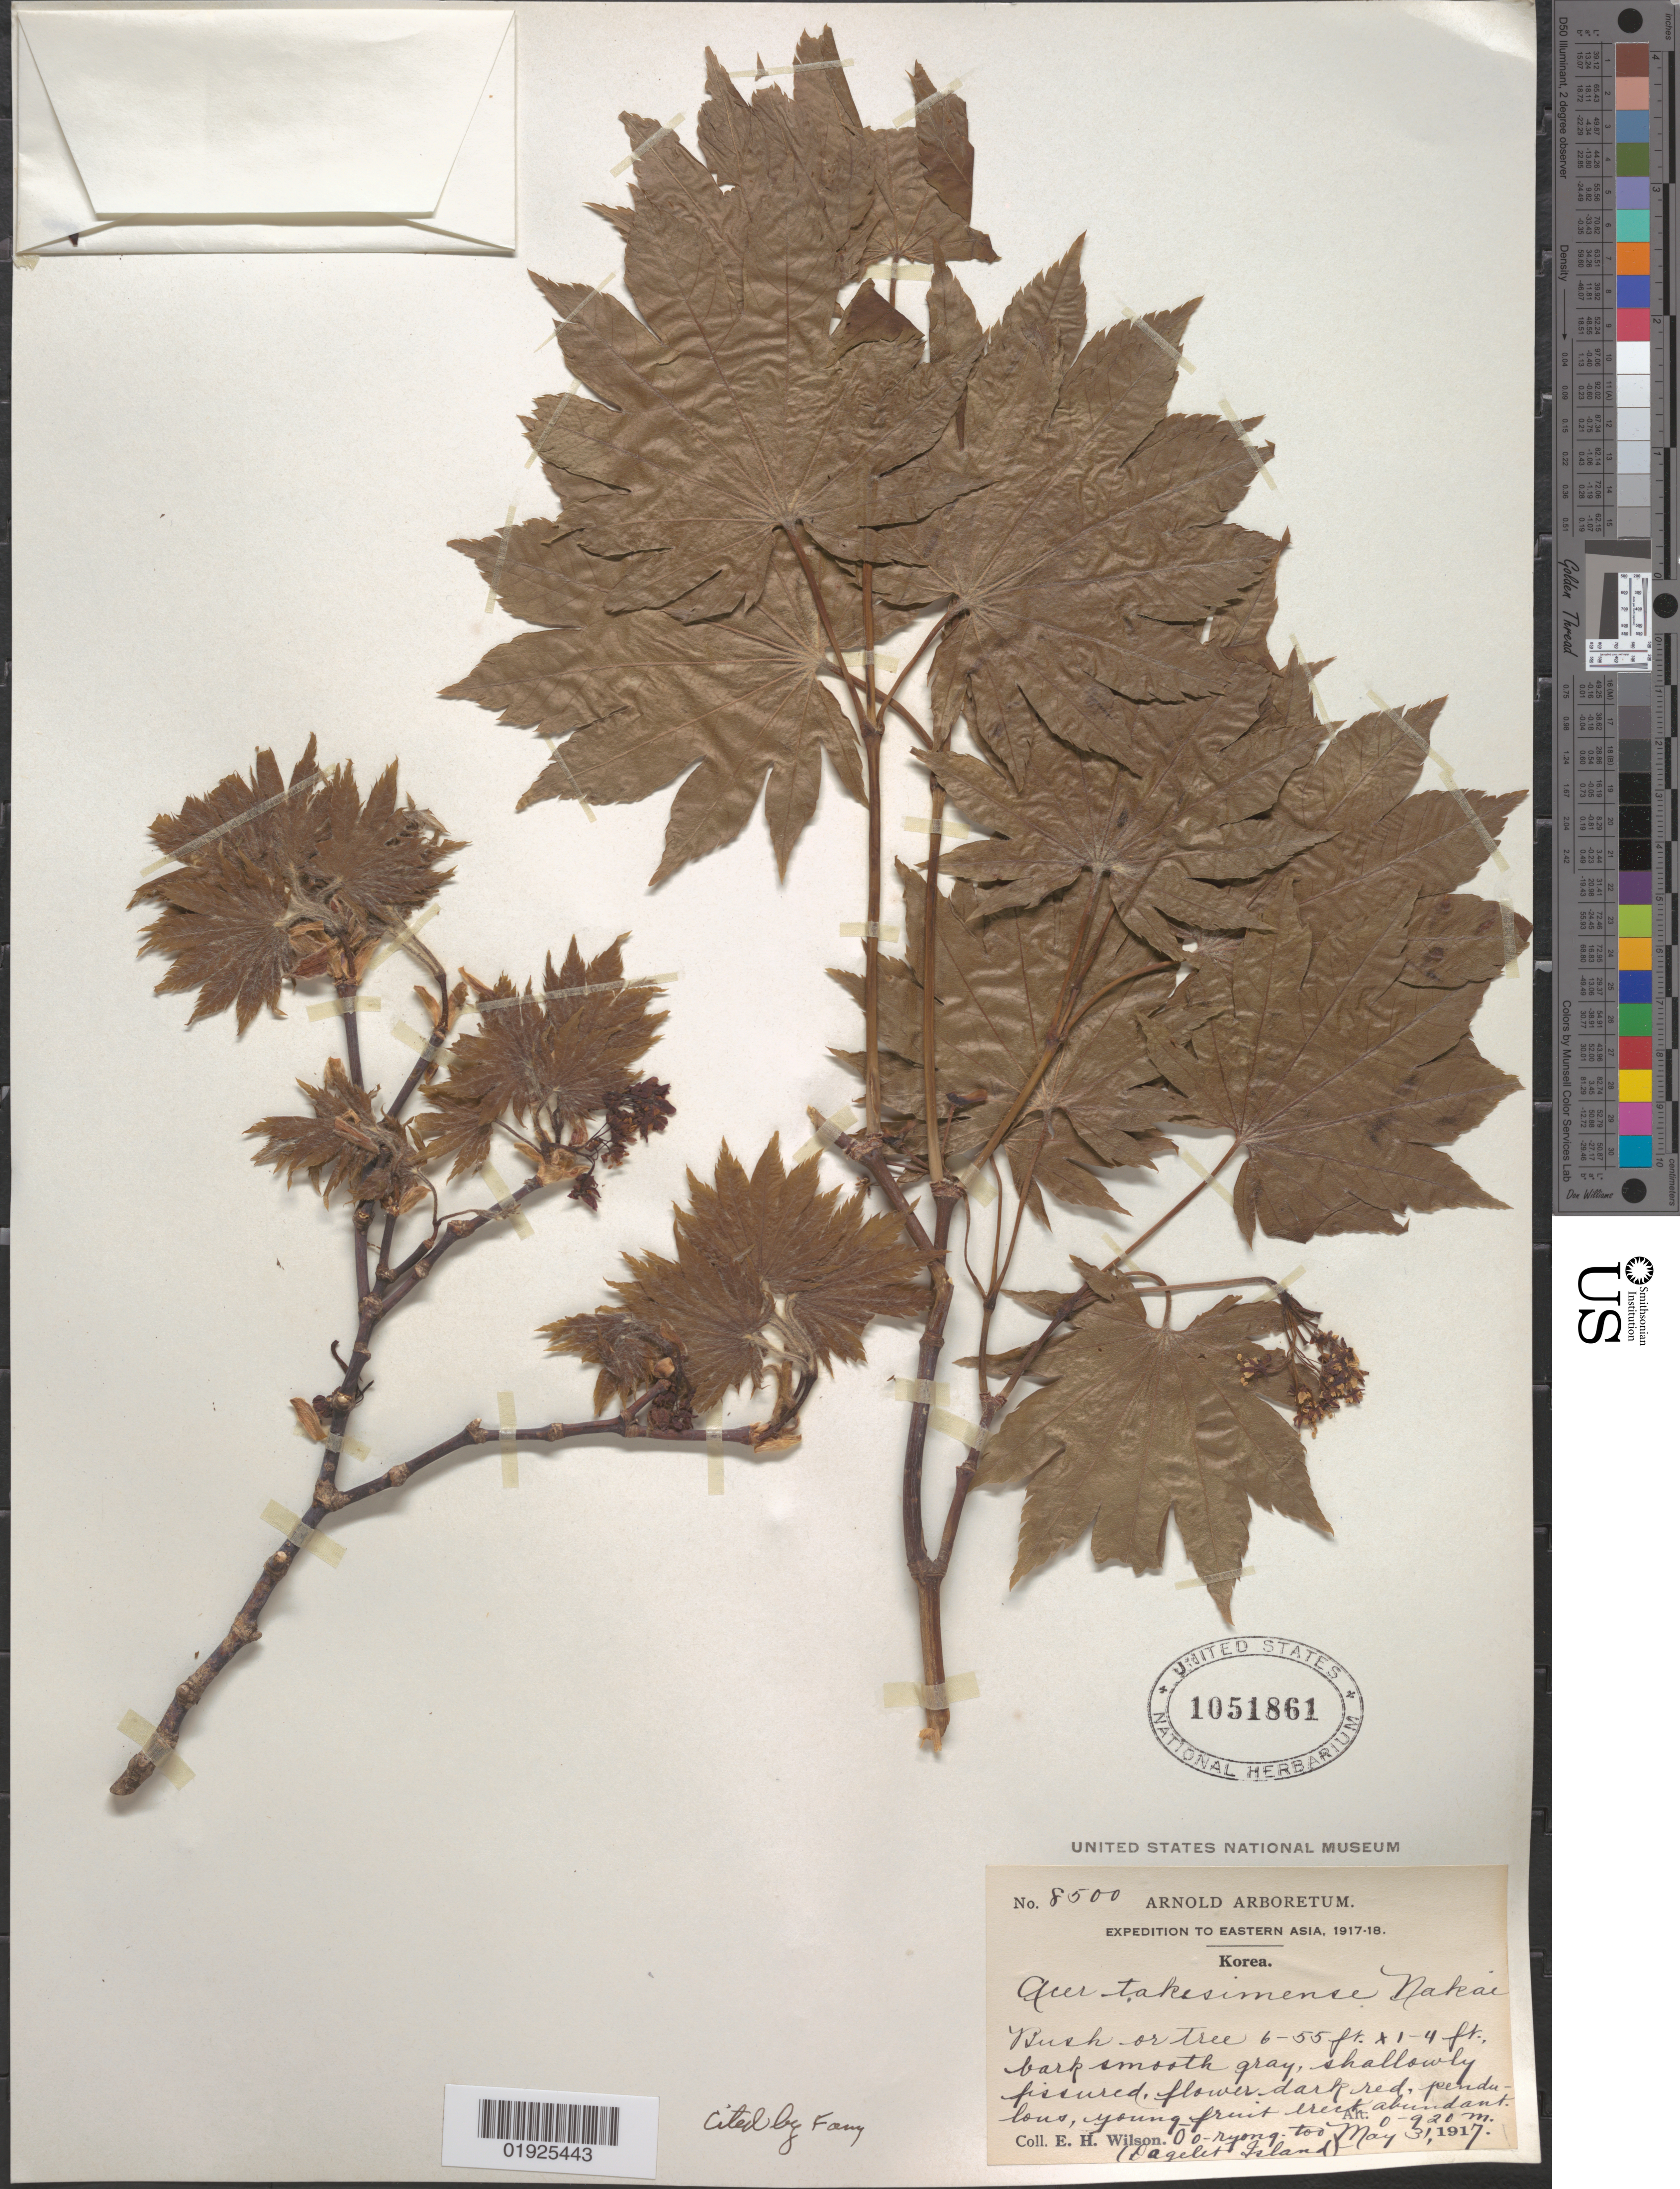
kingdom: Plantae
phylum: Tracheophyta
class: Magnoliopsida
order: Sapindales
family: Sapindaceae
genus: Acer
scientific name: Acer takesimense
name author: Nakai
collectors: E. H. Wilson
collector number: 8500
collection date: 1917-05-31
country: South Korea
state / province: North Gyeongsang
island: Dagelet I. [Ulleung-do]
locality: Oo-ryong-tao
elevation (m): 0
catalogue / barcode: US 1051861